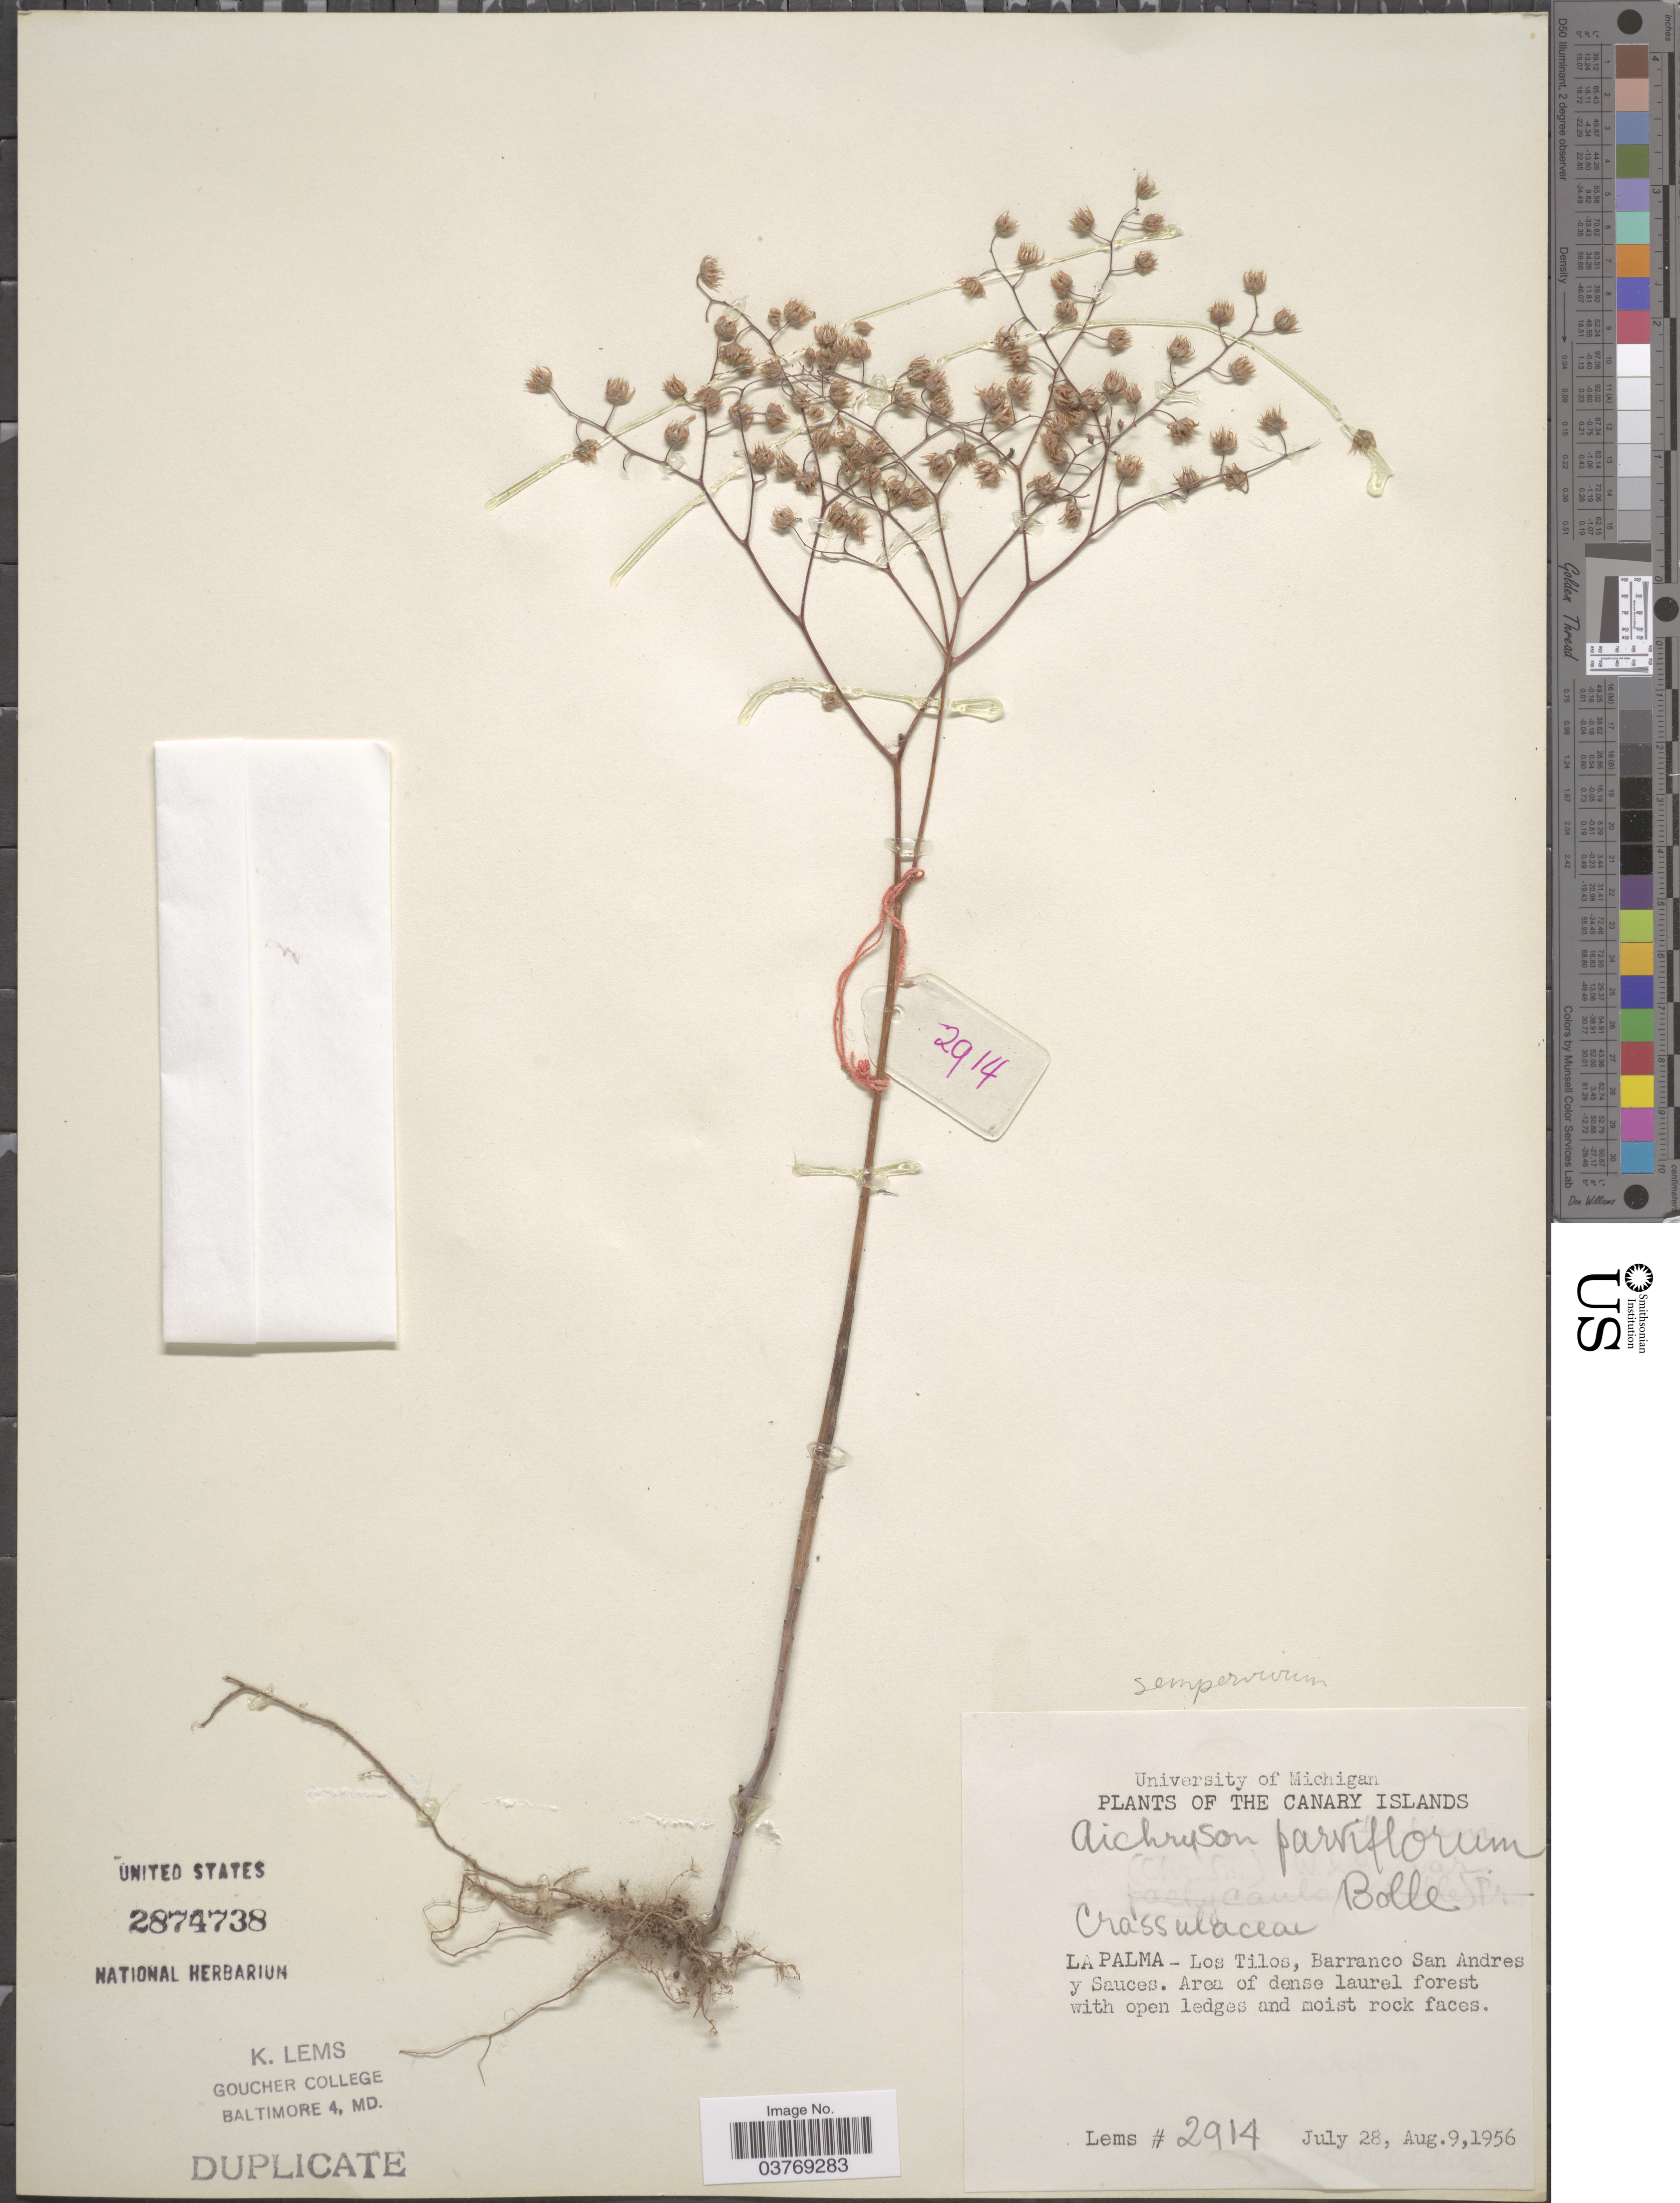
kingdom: Plantae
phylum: Tracheophyta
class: Magnoliopsida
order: Saxifragales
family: Crassulaceae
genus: Aichryson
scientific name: Aichryson parviflorum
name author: Bolle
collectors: K. Lems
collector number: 2914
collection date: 1956-07-28/1956-08-09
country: Spain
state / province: Canarias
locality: The Canary Islands. La Palma- Los Tilos, Barranco San Andres y Sauces. Area of dense laurel forest with open ledges and moist rock.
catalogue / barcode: US 2874738